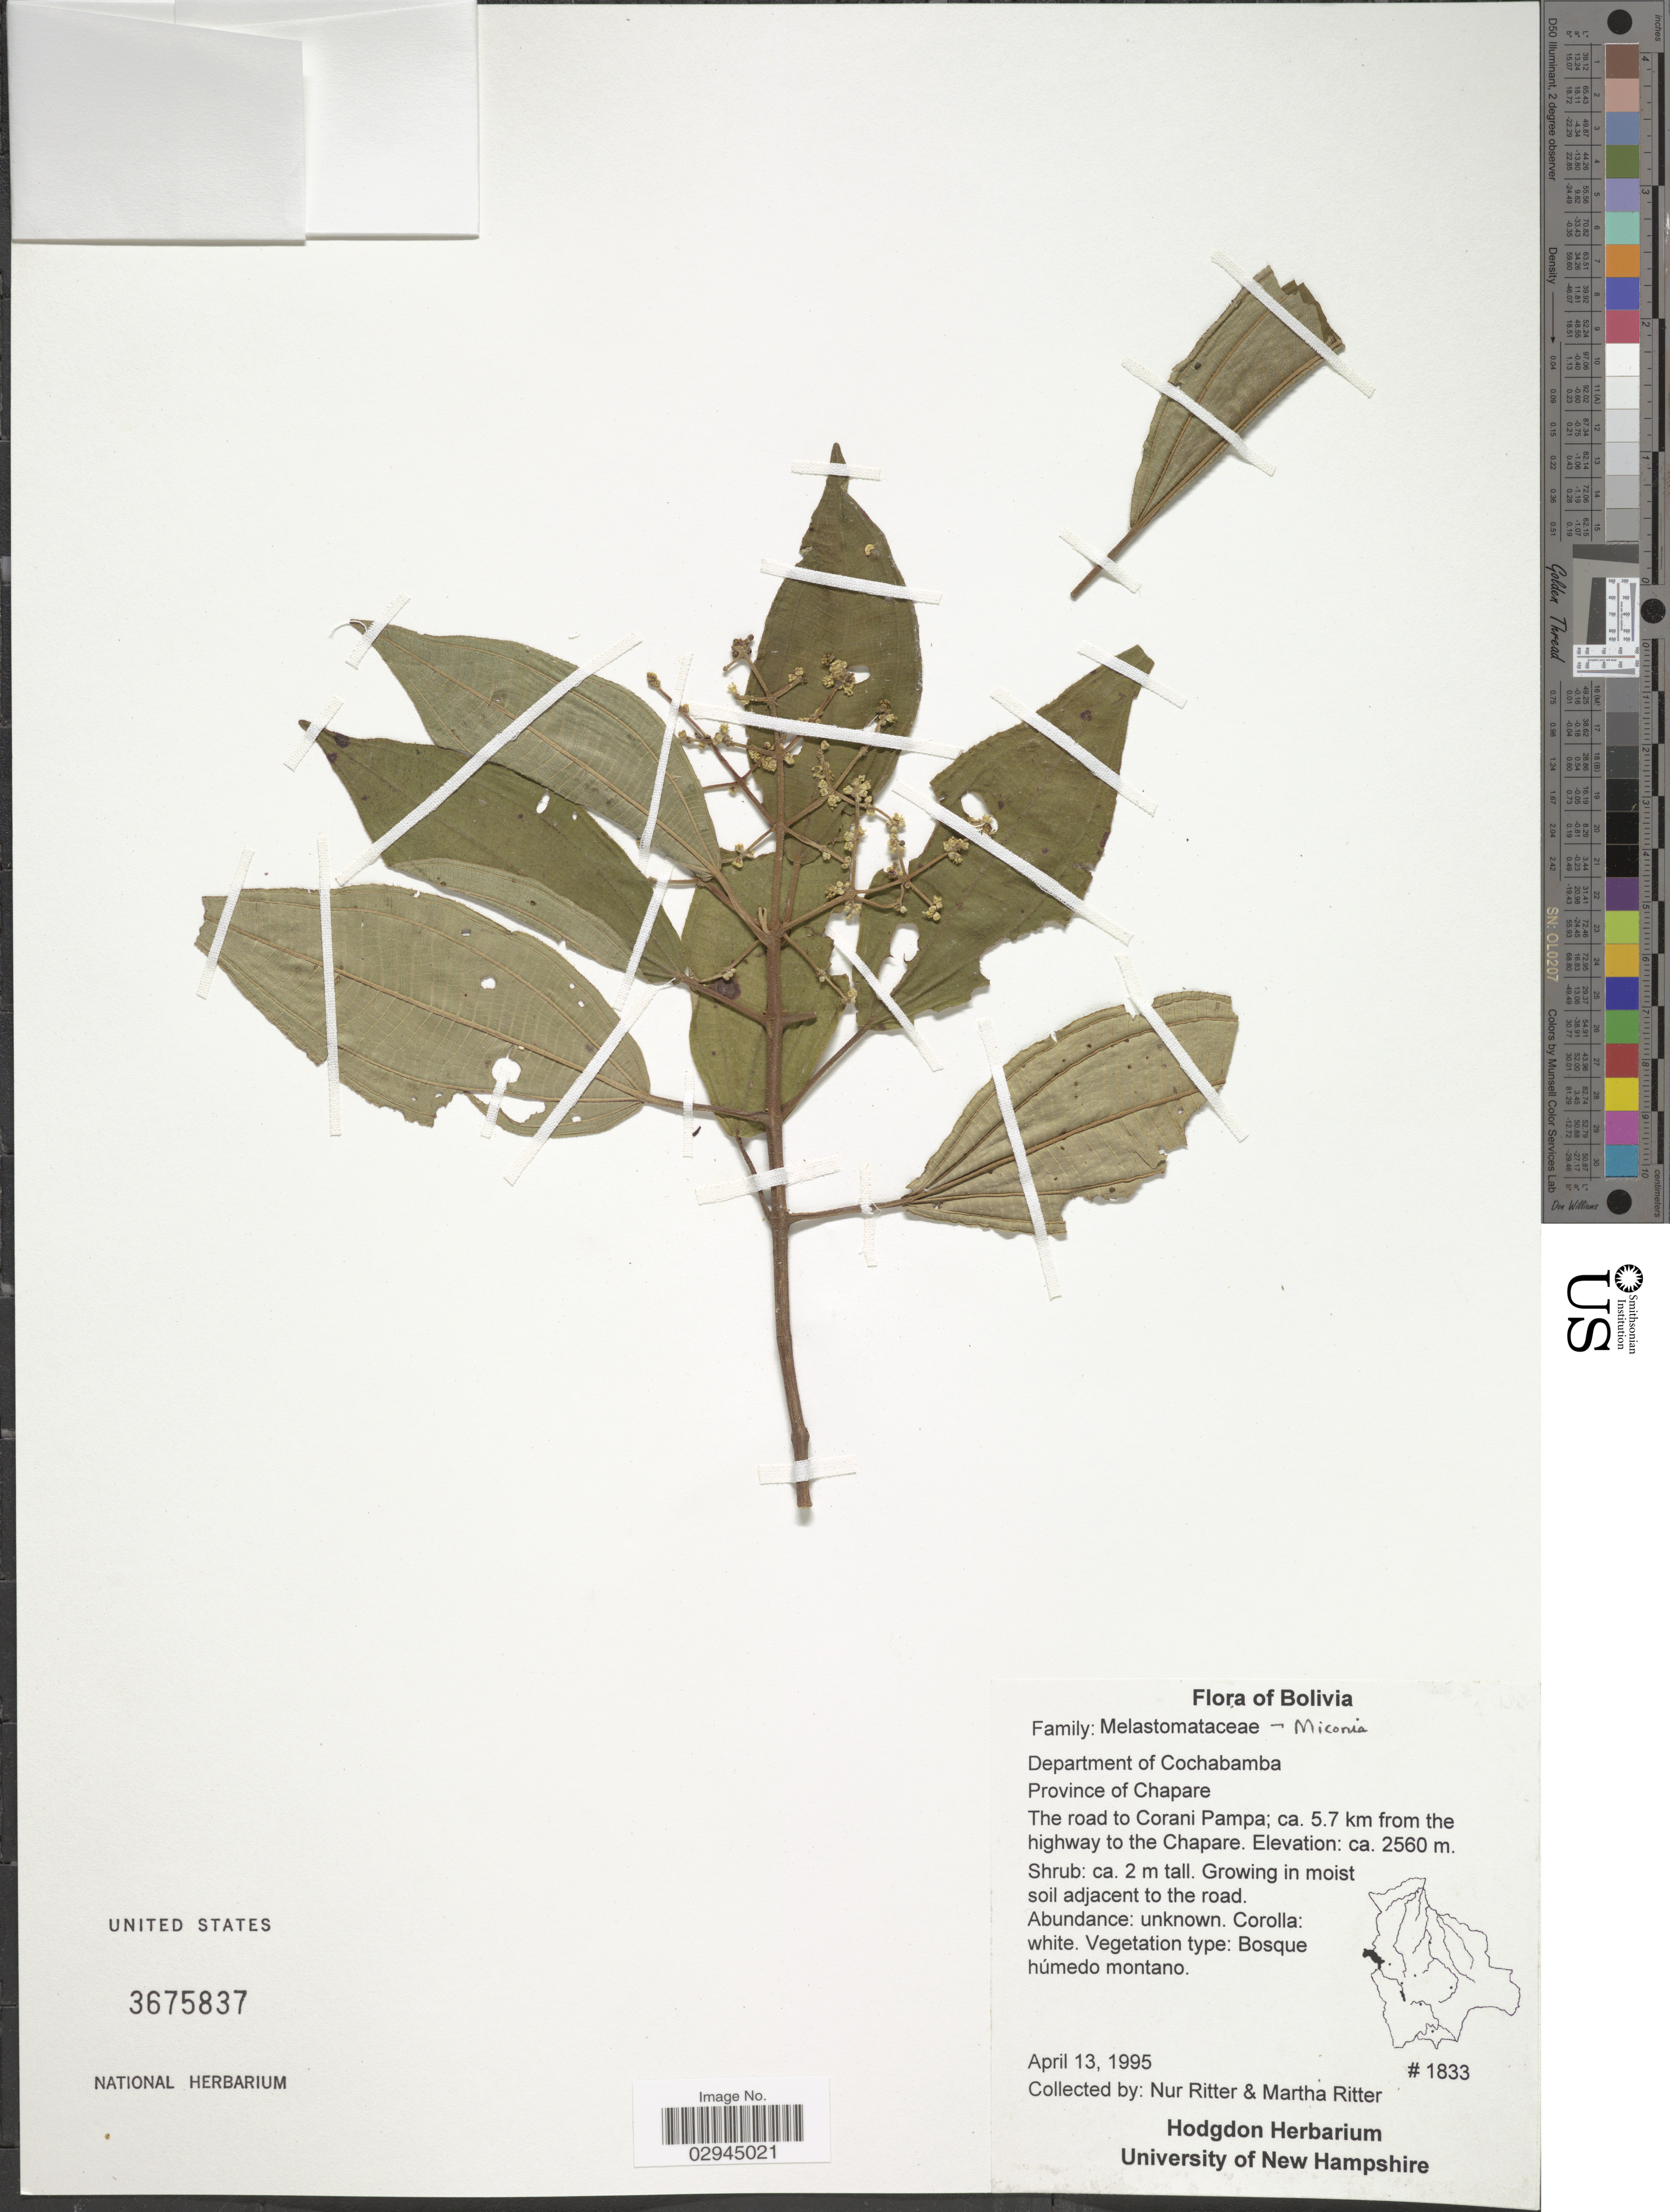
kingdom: Plantae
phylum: Tracheophyta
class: Magnoliopsida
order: Myrtales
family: Melastomataceae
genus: Miconia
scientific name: Miconia sp.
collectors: N. Ritter & M. Ritter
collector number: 1833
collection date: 1995-04-13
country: Bolivia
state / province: Cochabamba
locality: Department of Cochabamba. Province of Chapare. The road to Corani Pampa; ca. 5.7 km from the highway to the Chapare.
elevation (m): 2560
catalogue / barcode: US 3675837